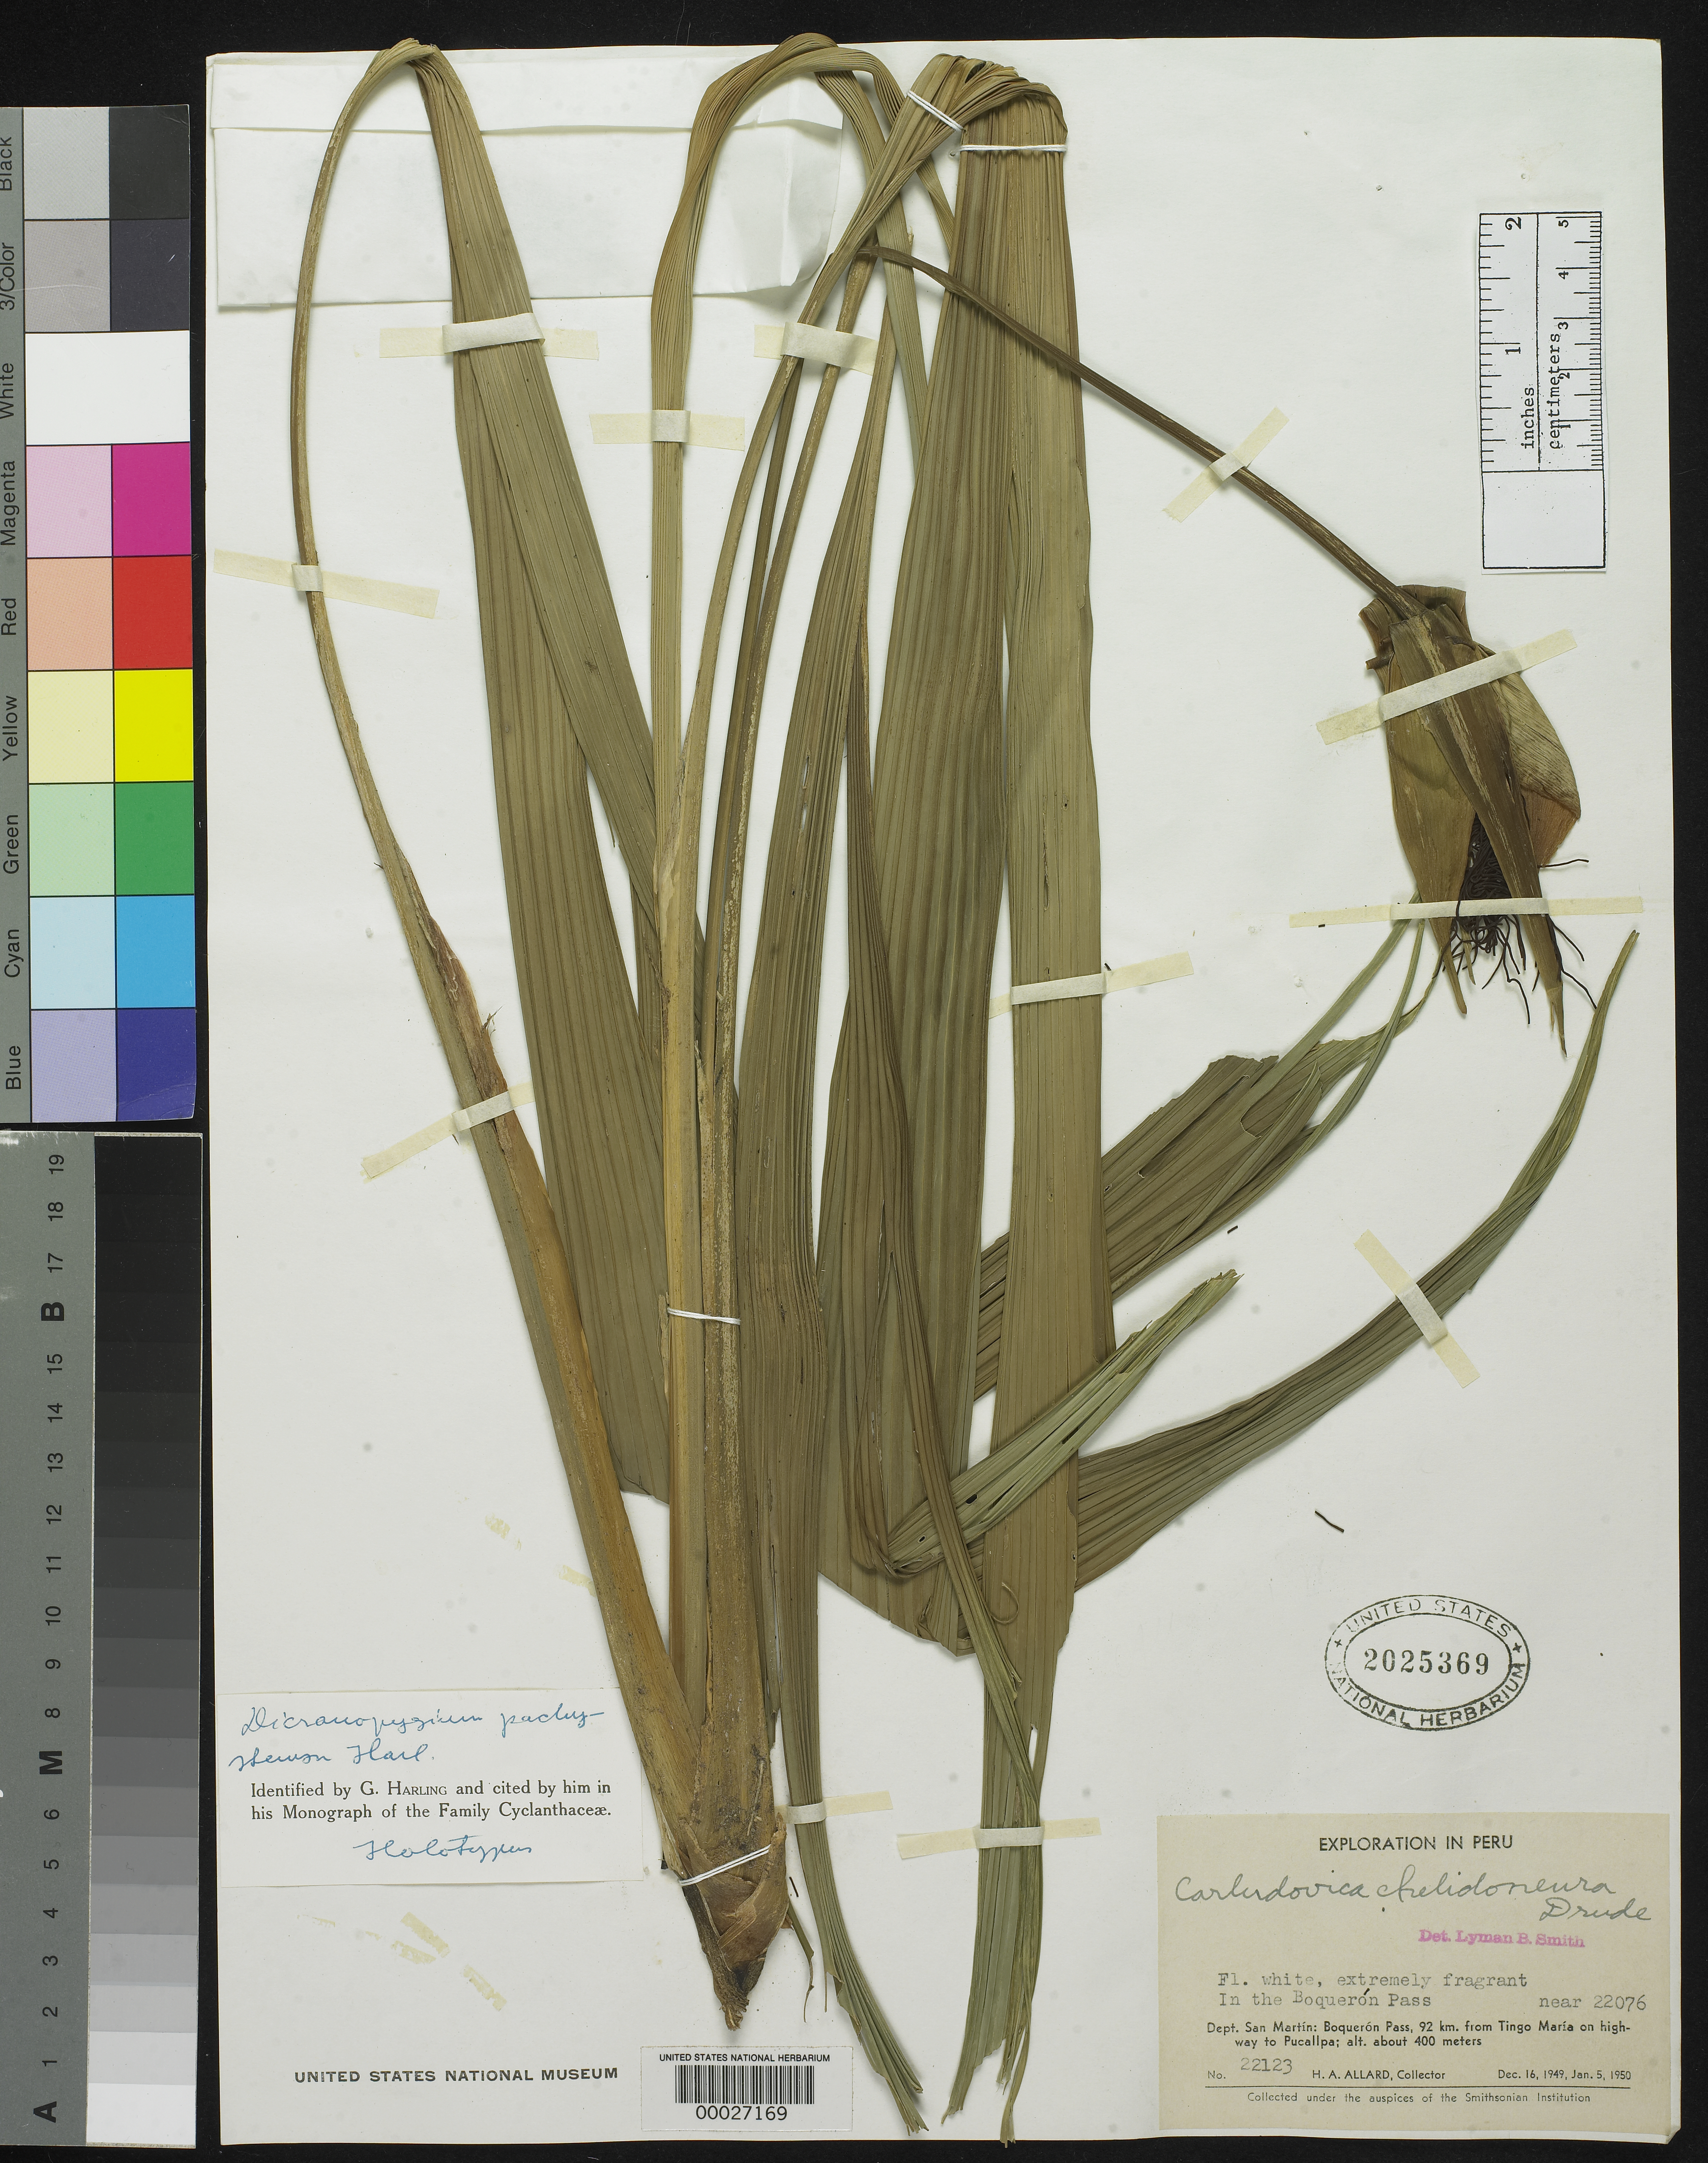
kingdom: Plantae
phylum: Tracheophyta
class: Liliopsida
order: Pandanales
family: Cyclanthaceae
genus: Dicranopygium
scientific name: Dicranopygium pachystemon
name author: Harling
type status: Holotype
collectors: H. A. Allard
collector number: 22123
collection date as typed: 16 Dec 1949 to 05 Jan 1950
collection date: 1949-12-16/1950-01-05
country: Peru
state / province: San Martín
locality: Boqueron Pass, 92 km from Tingo Maria on highway to Pucallpa.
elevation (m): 400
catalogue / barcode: US 2025369